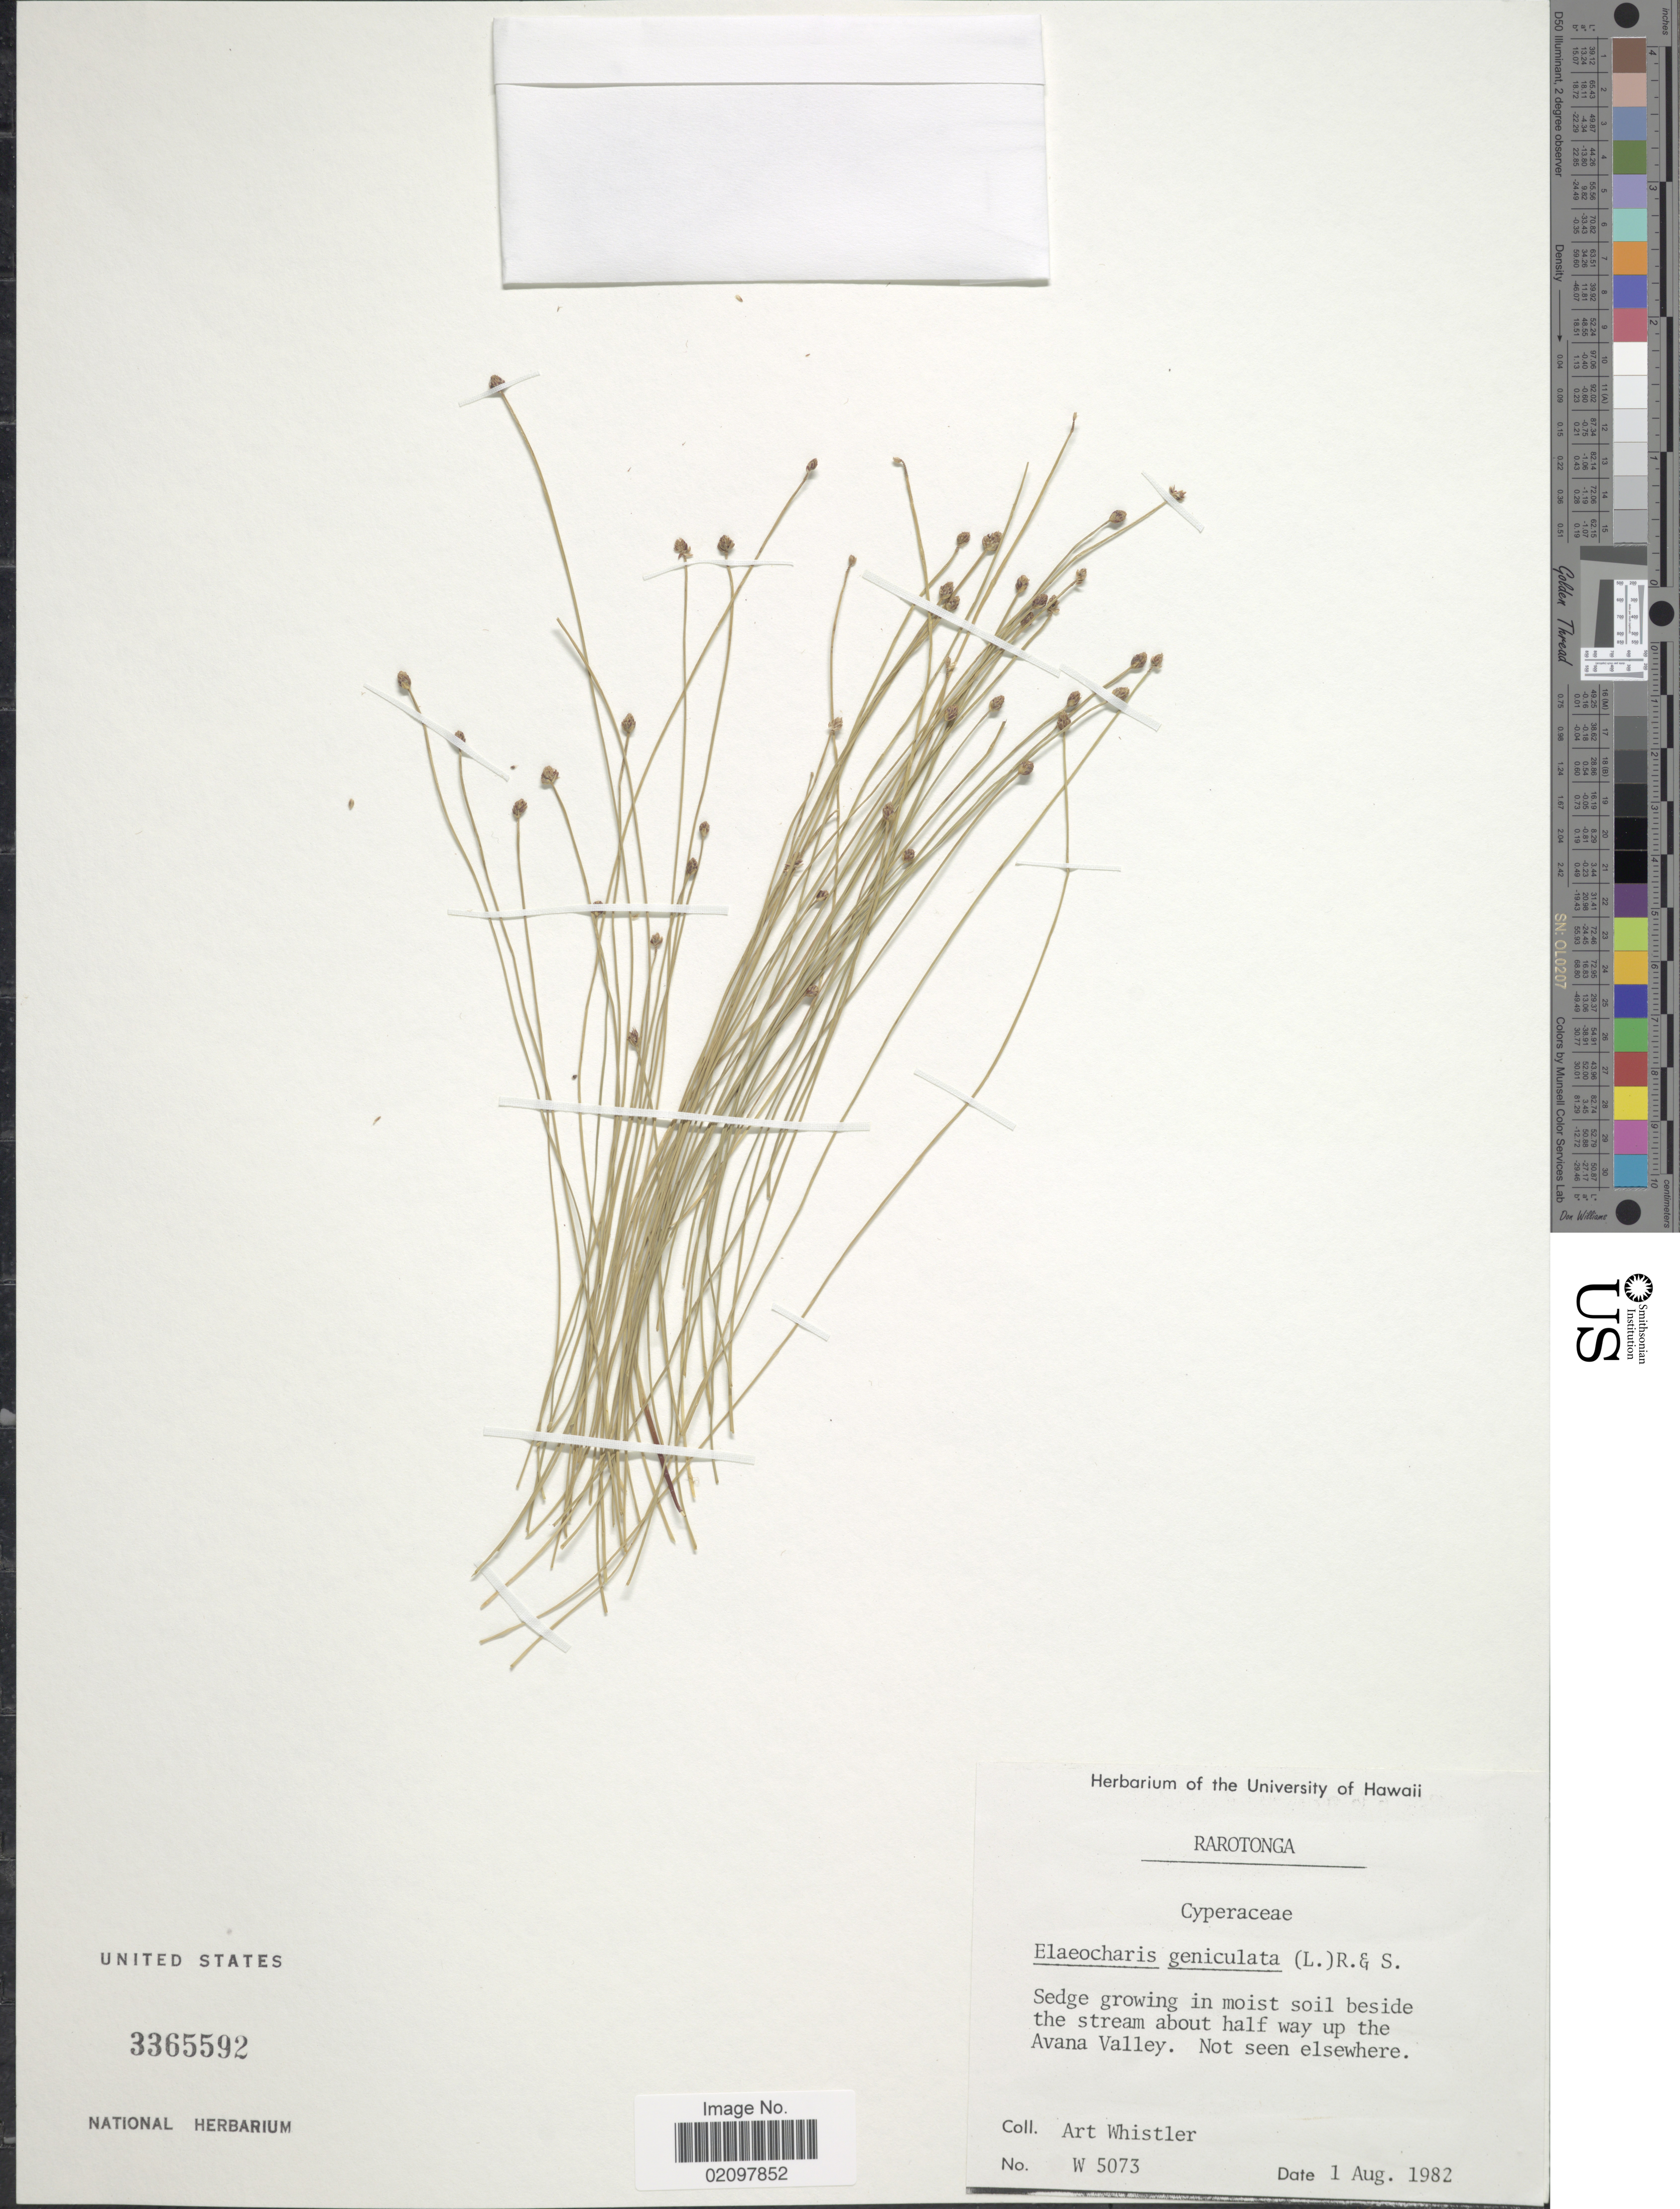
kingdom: Plantae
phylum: Tracheophyta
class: Liliopsida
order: Poales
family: Cyperaceae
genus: Eleocharis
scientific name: Eleocharis geniculata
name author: (L.) Roem. & Schult.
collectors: A. Whistler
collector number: W5073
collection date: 1982-08-01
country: Cook Islands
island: Rarotonga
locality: Rarotonga. Sedge growing in moist soil beside the stream about halfway up the Avana Valley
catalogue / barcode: US 3365592